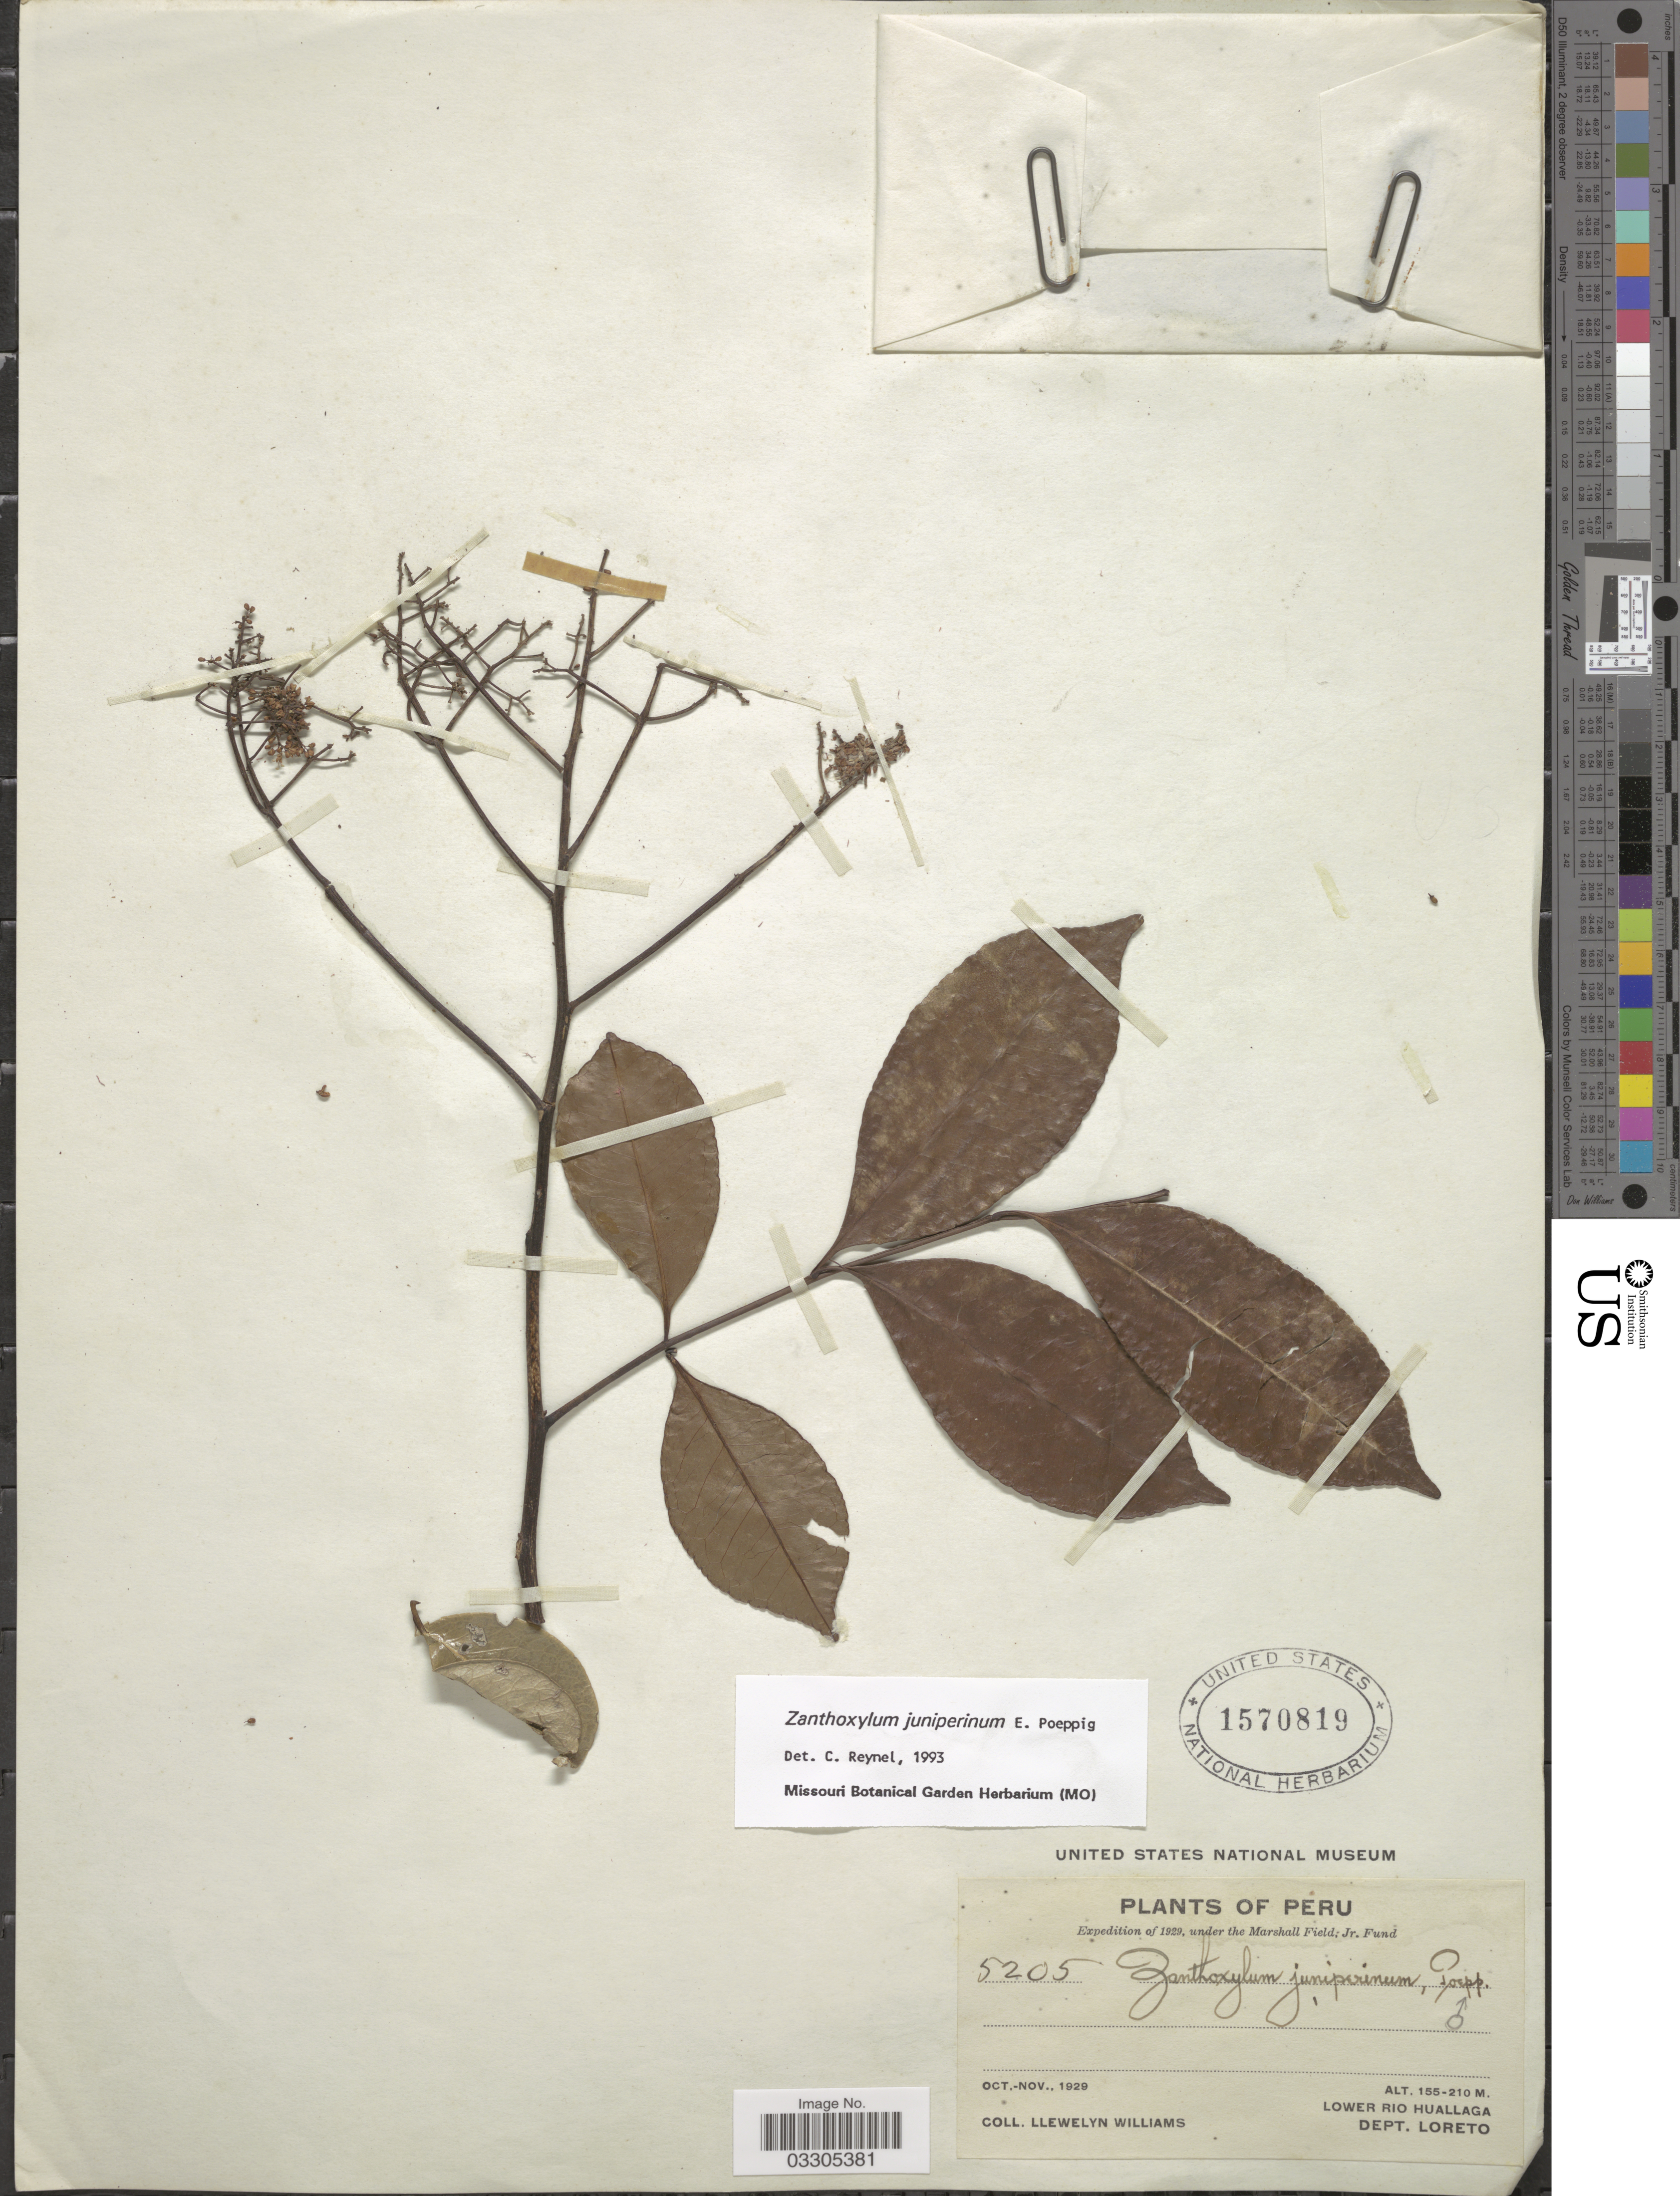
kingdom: Plantae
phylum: Tracheophyta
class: Magnoliopsida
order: Sapindales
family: Rutaceae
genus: Zanthoxylum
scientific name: Zanthoxylum juniperinum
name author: Poepp.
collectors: Ll. Williams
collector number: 5205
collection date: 1929-10/1929-11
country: Peru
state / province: Loreto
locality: Lower Rio Huallaga. Dept. Loreto.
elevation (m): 155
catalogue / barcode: US 1570819